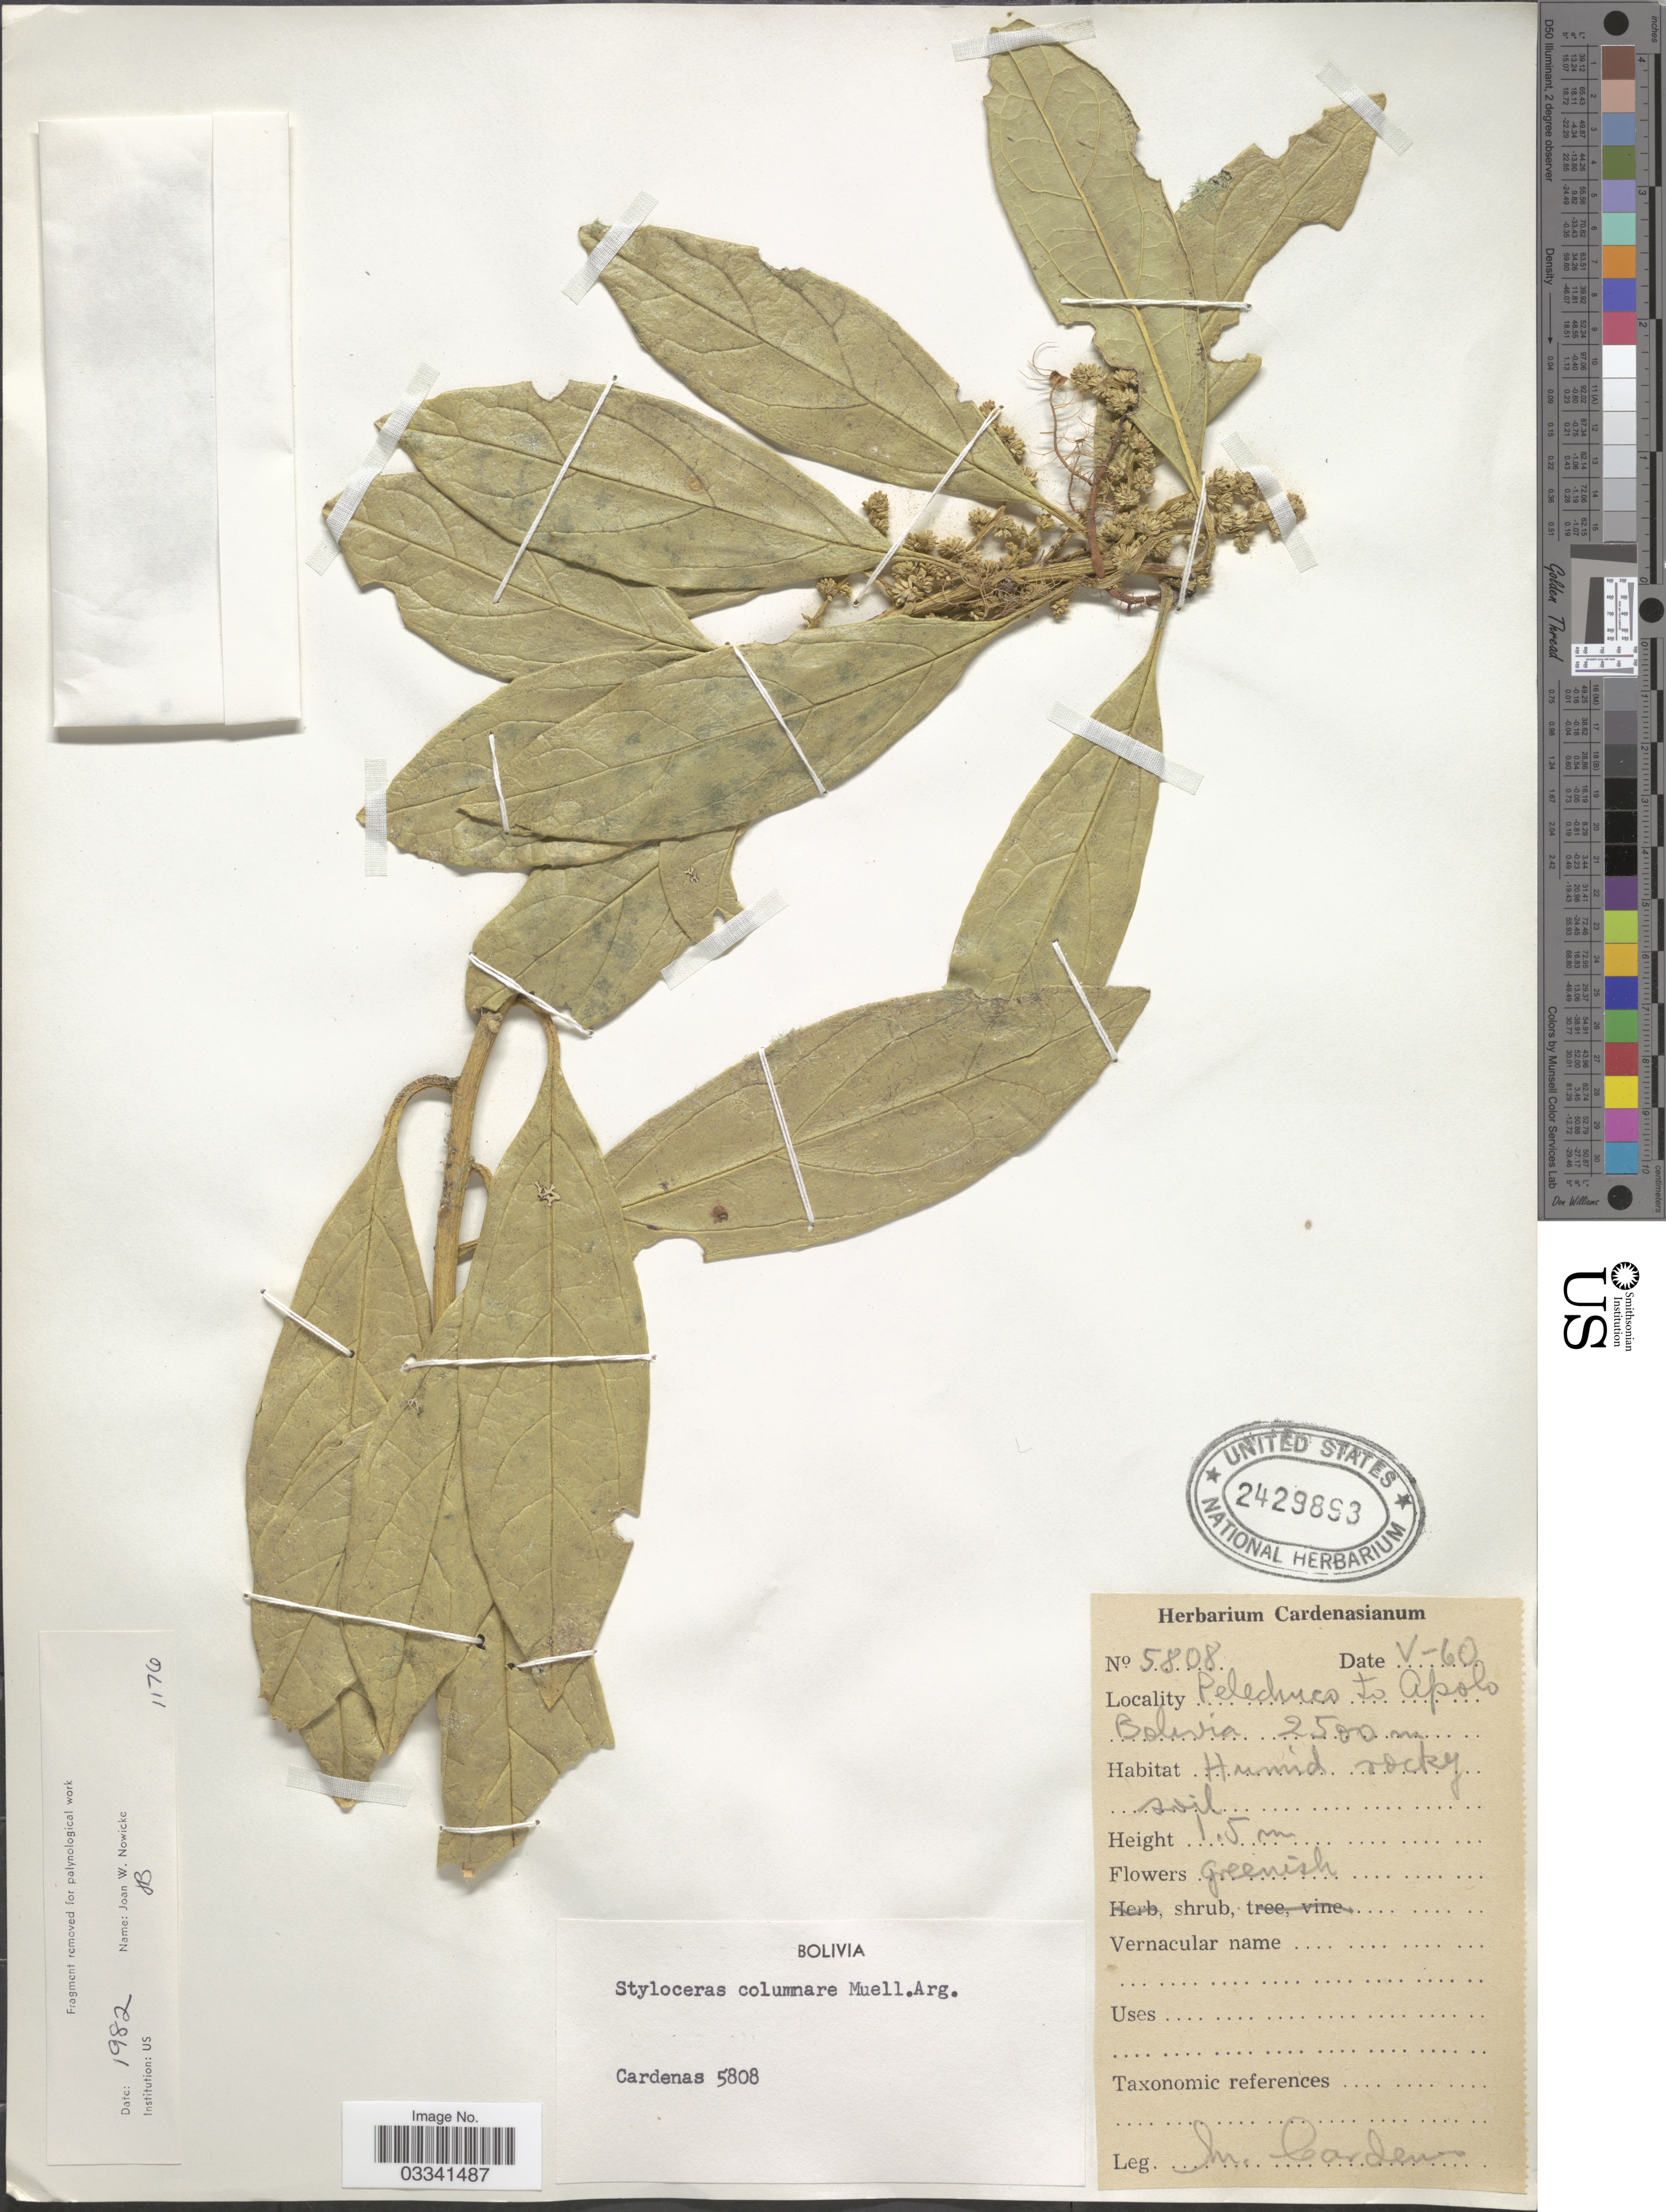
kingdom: Plantae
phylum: Tracheophyta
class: Magnoliopsida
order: Buxales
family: Buxaceae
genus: Styloceras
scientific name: Styloceras columnare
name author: Müll. Arg.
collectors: M. Cárdenas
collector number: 5808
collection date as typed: Transcribed d/m/y: /5/60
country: Bolivia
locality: Pelechuco to Apolo.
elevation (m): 2500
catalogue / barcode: US 2429893